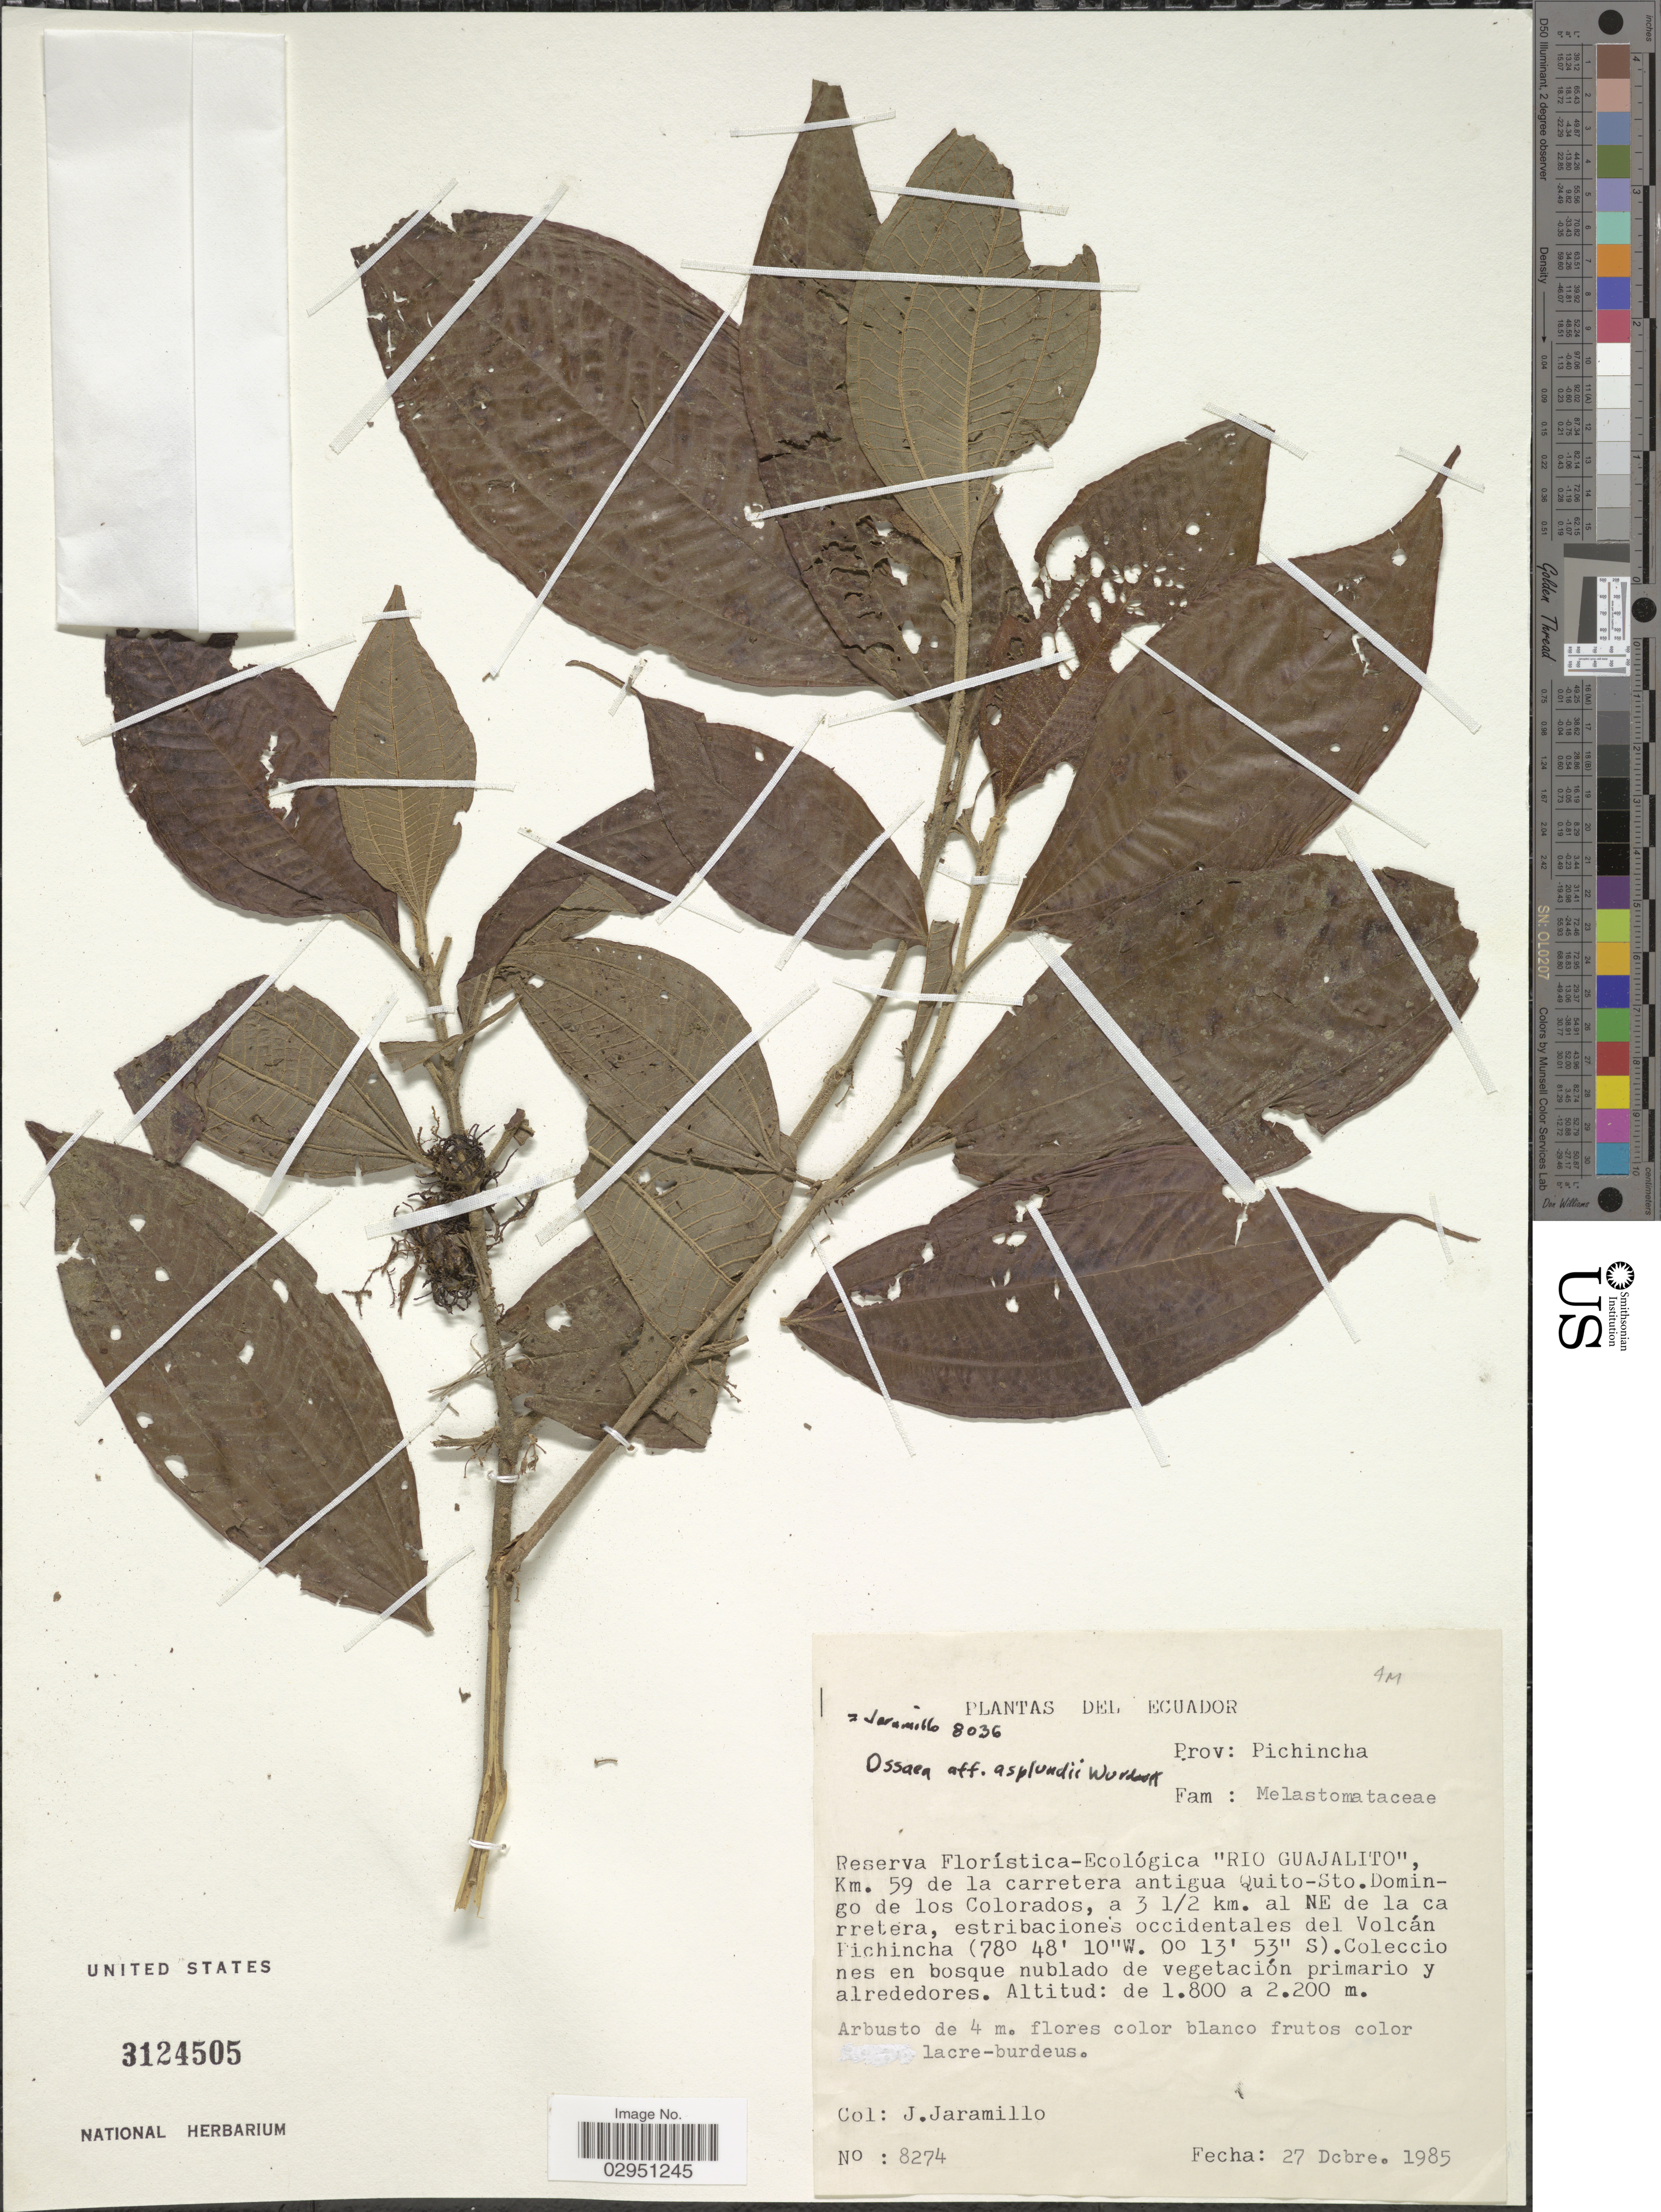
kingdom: Plantae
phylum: Tracheophyta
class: Magnoliopsida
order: Myrtales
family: Melastomataceae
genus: Ossaea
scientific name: Ossaea asplundii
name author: Wurdack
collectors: J. Jaramillo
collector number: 8274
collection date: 1985-12-27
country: Ecuador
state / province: Pichincha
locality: Reserva Florísticap-Ecológica "Rio Guajalito", Km. 59 de los Colorados, a 3 ½ km. al NE de la carretera, estribaciones occidentales del Volcán Pichincha.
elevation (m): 1800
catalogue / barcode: US 3124505